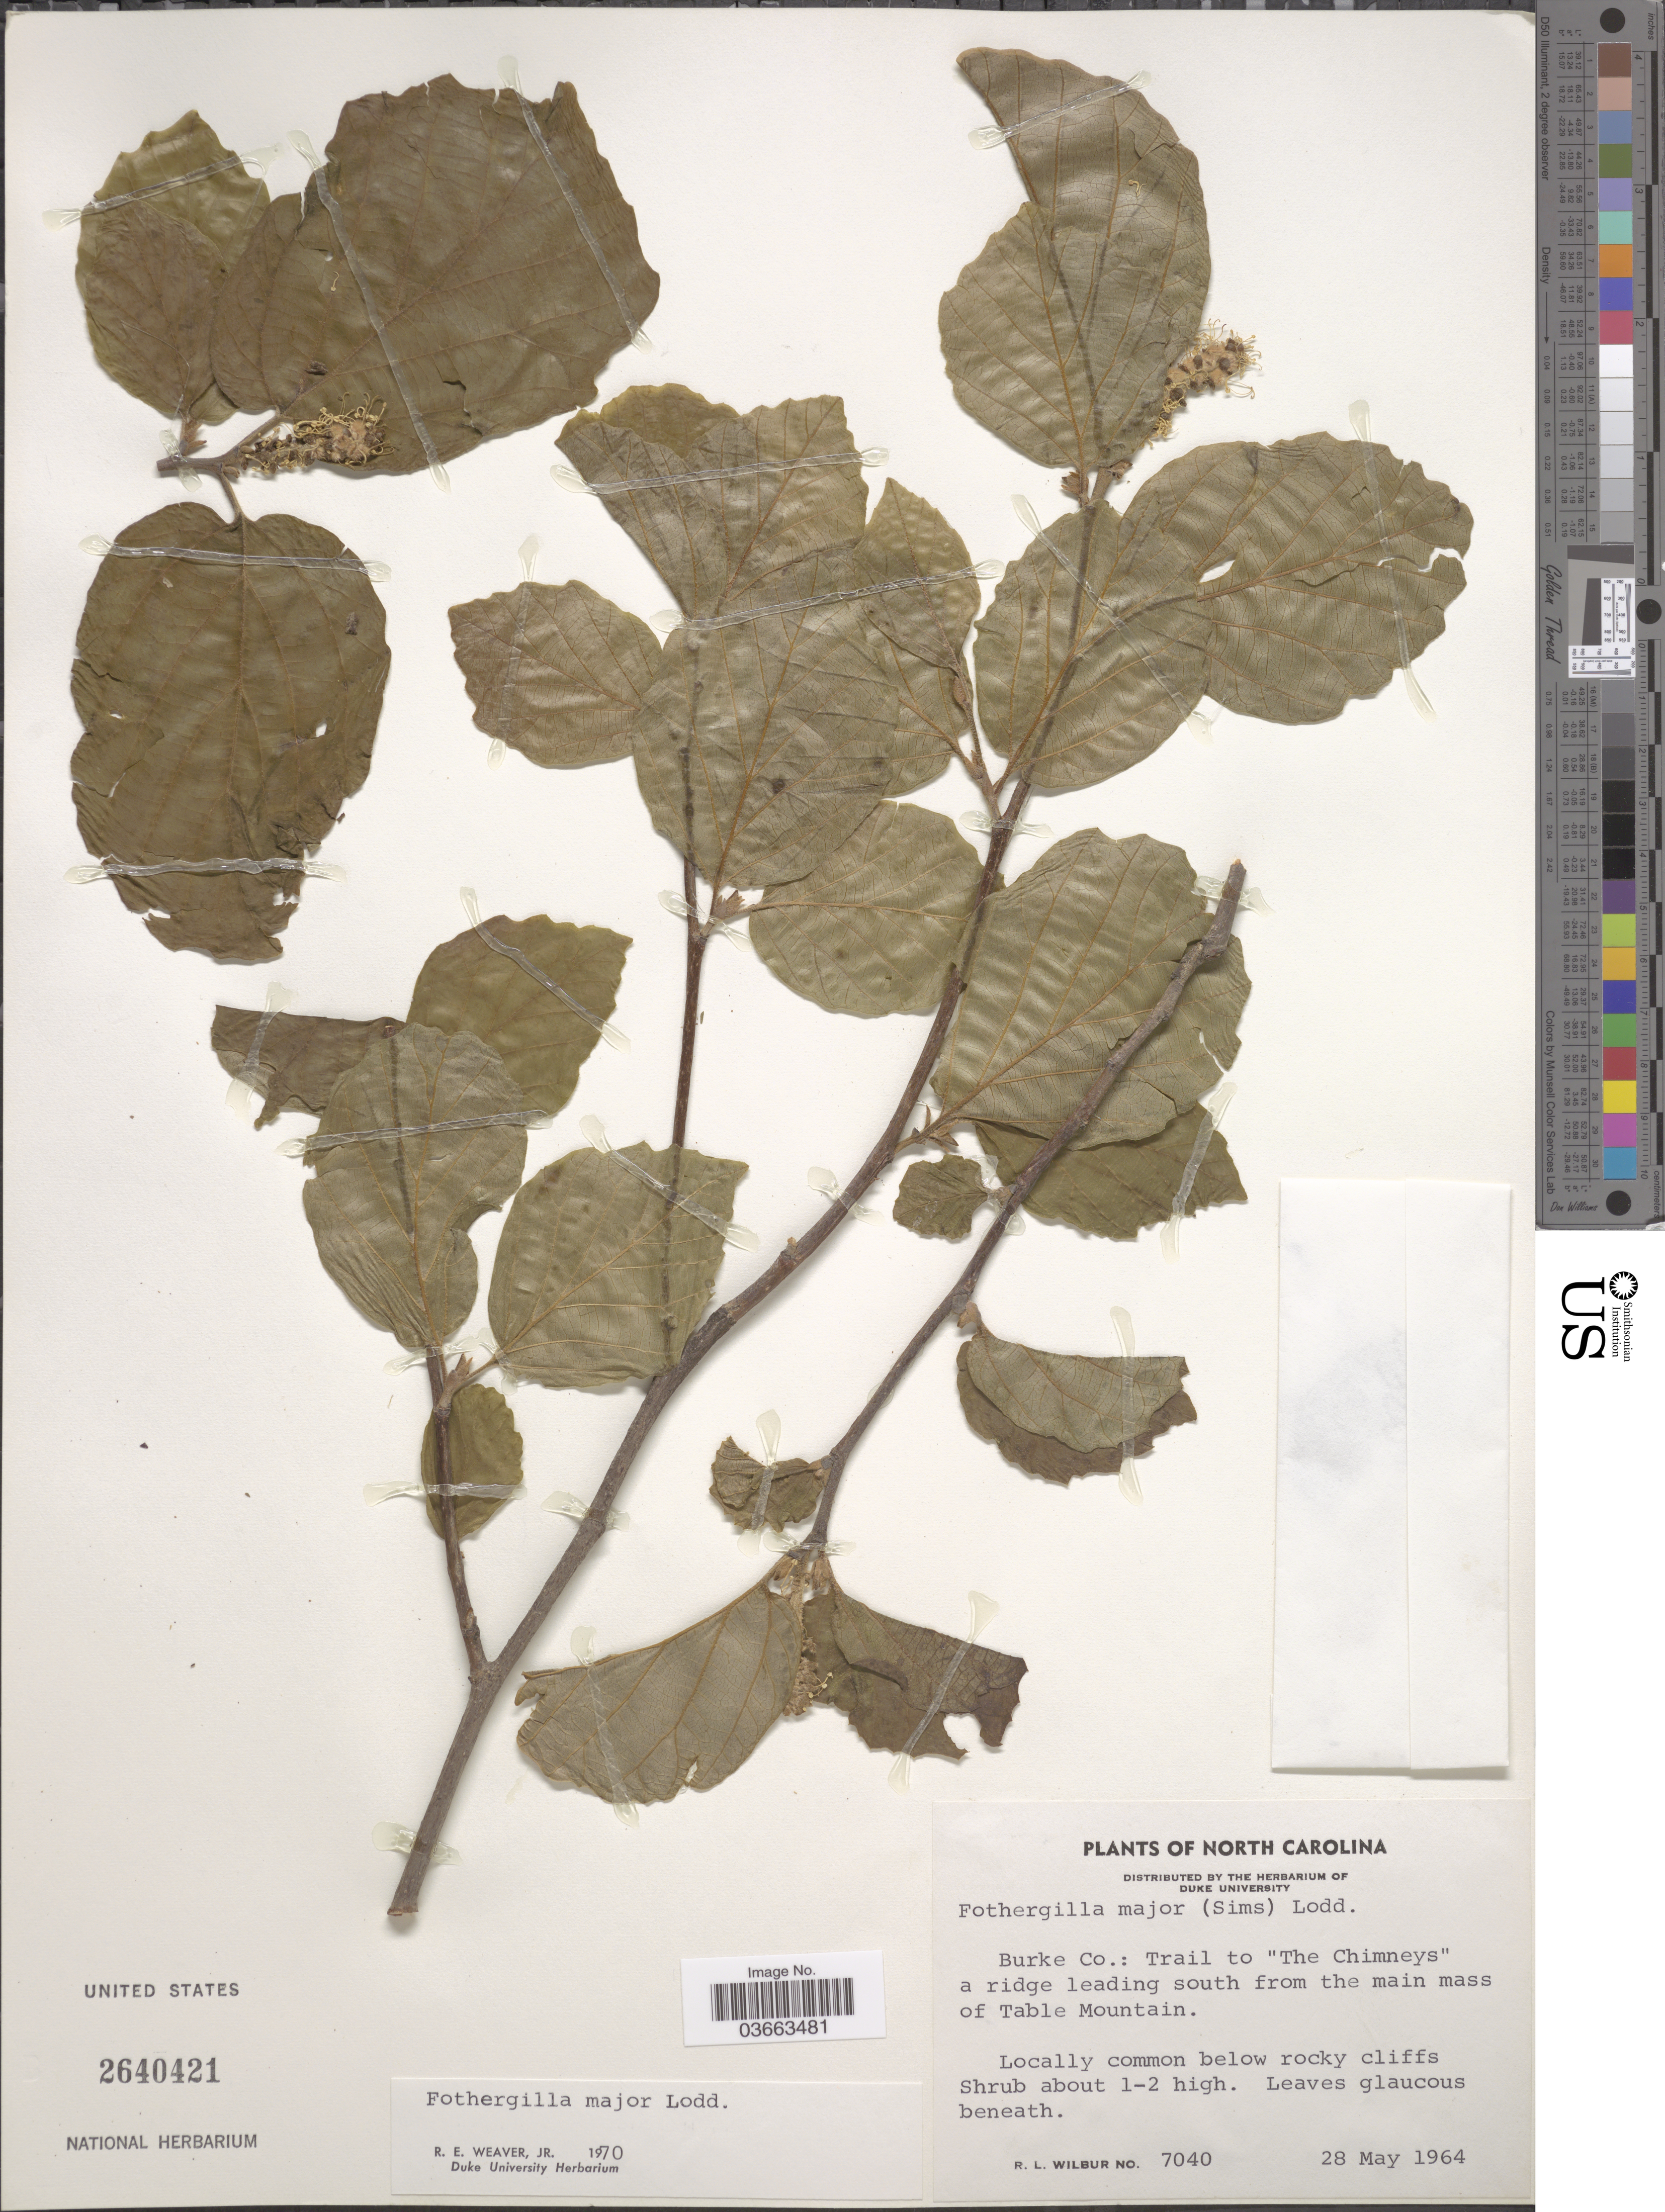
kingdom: Plantae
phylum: Tracheophyta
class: Magnoliopsida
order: Saxifragales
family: Hamamelidaceae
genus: Fothergilla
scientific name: Fothergilla major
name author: Lodd.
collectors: R. L. Wilbur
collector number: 7040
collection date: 1964-05-28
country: United States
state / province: North Carolina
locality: Burke Co.: Trail to "The Chimneys" a ridge leading south from the main mass of Table Mountain.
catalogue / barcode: US 2640421